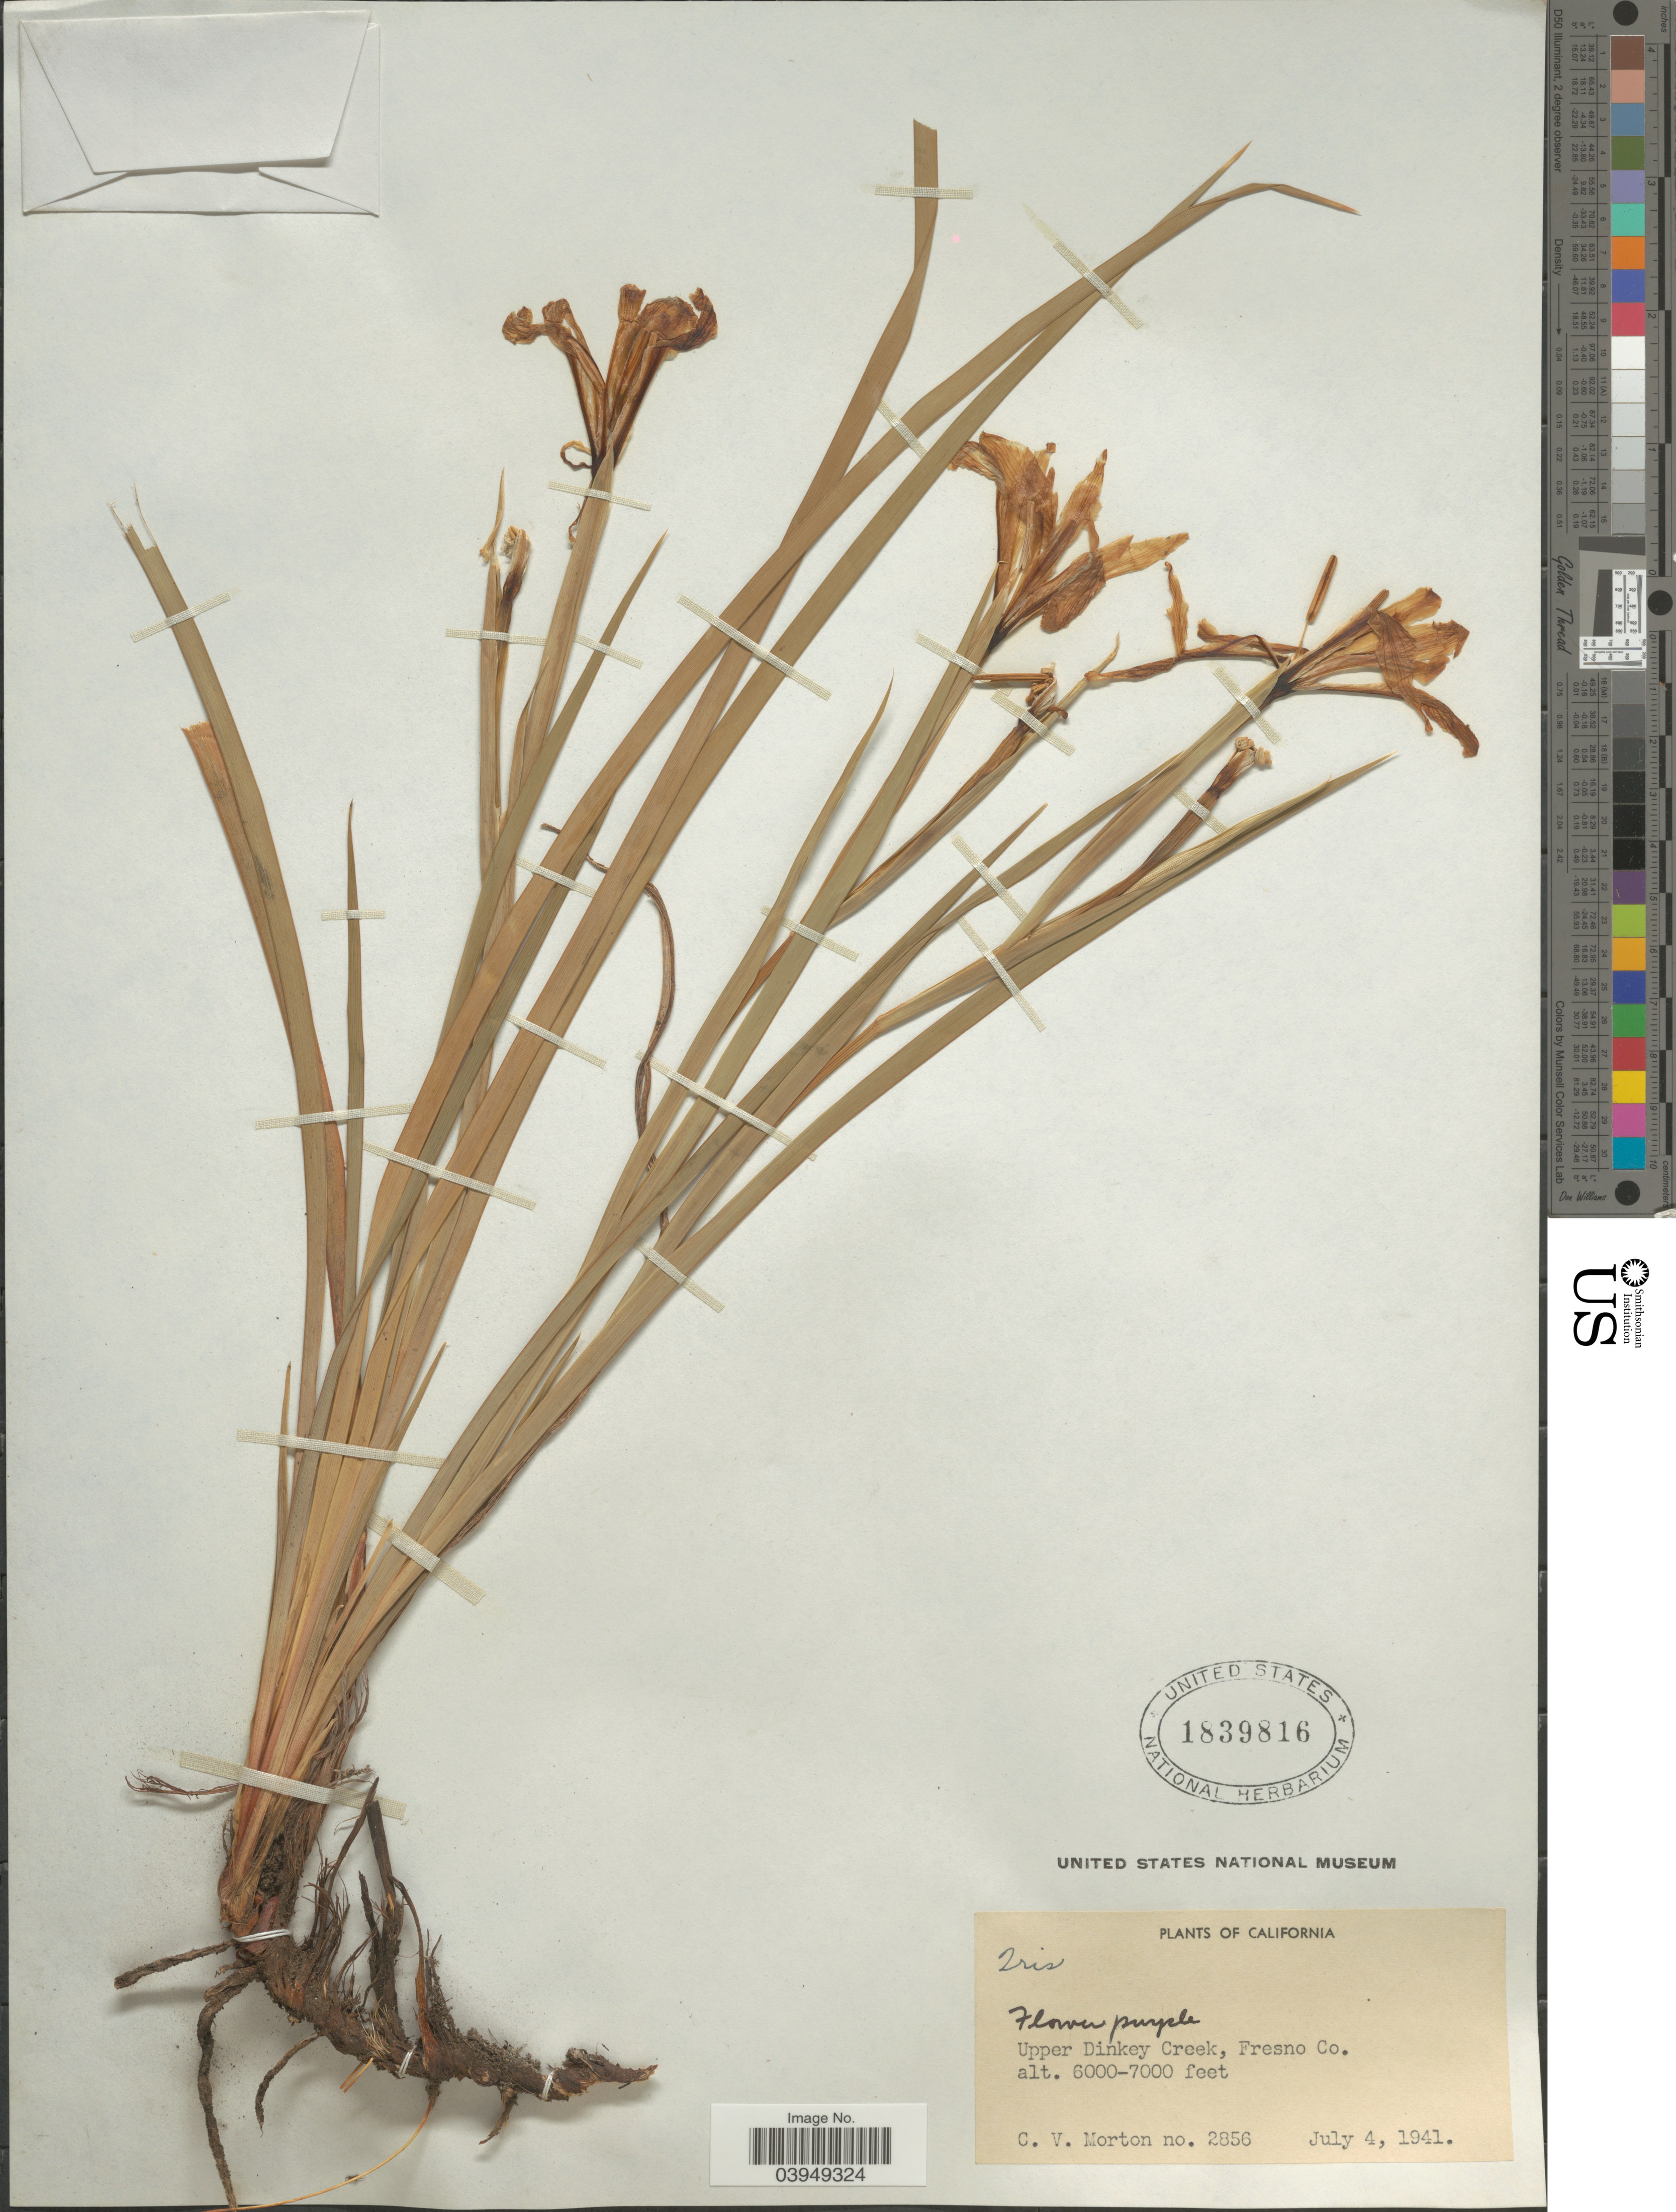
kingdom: Plantae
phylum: Tracheophyta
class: Liliopsida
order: Asparagales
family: Iridaceae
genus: Iris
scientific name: Iris sp.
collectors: C. V. Morton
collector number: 2856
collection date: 1941-07-04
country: United States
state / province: California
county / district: Fresno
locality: Upper Dinkey Creek, Fresno Co.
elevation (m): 1829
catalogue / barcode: US 1839816